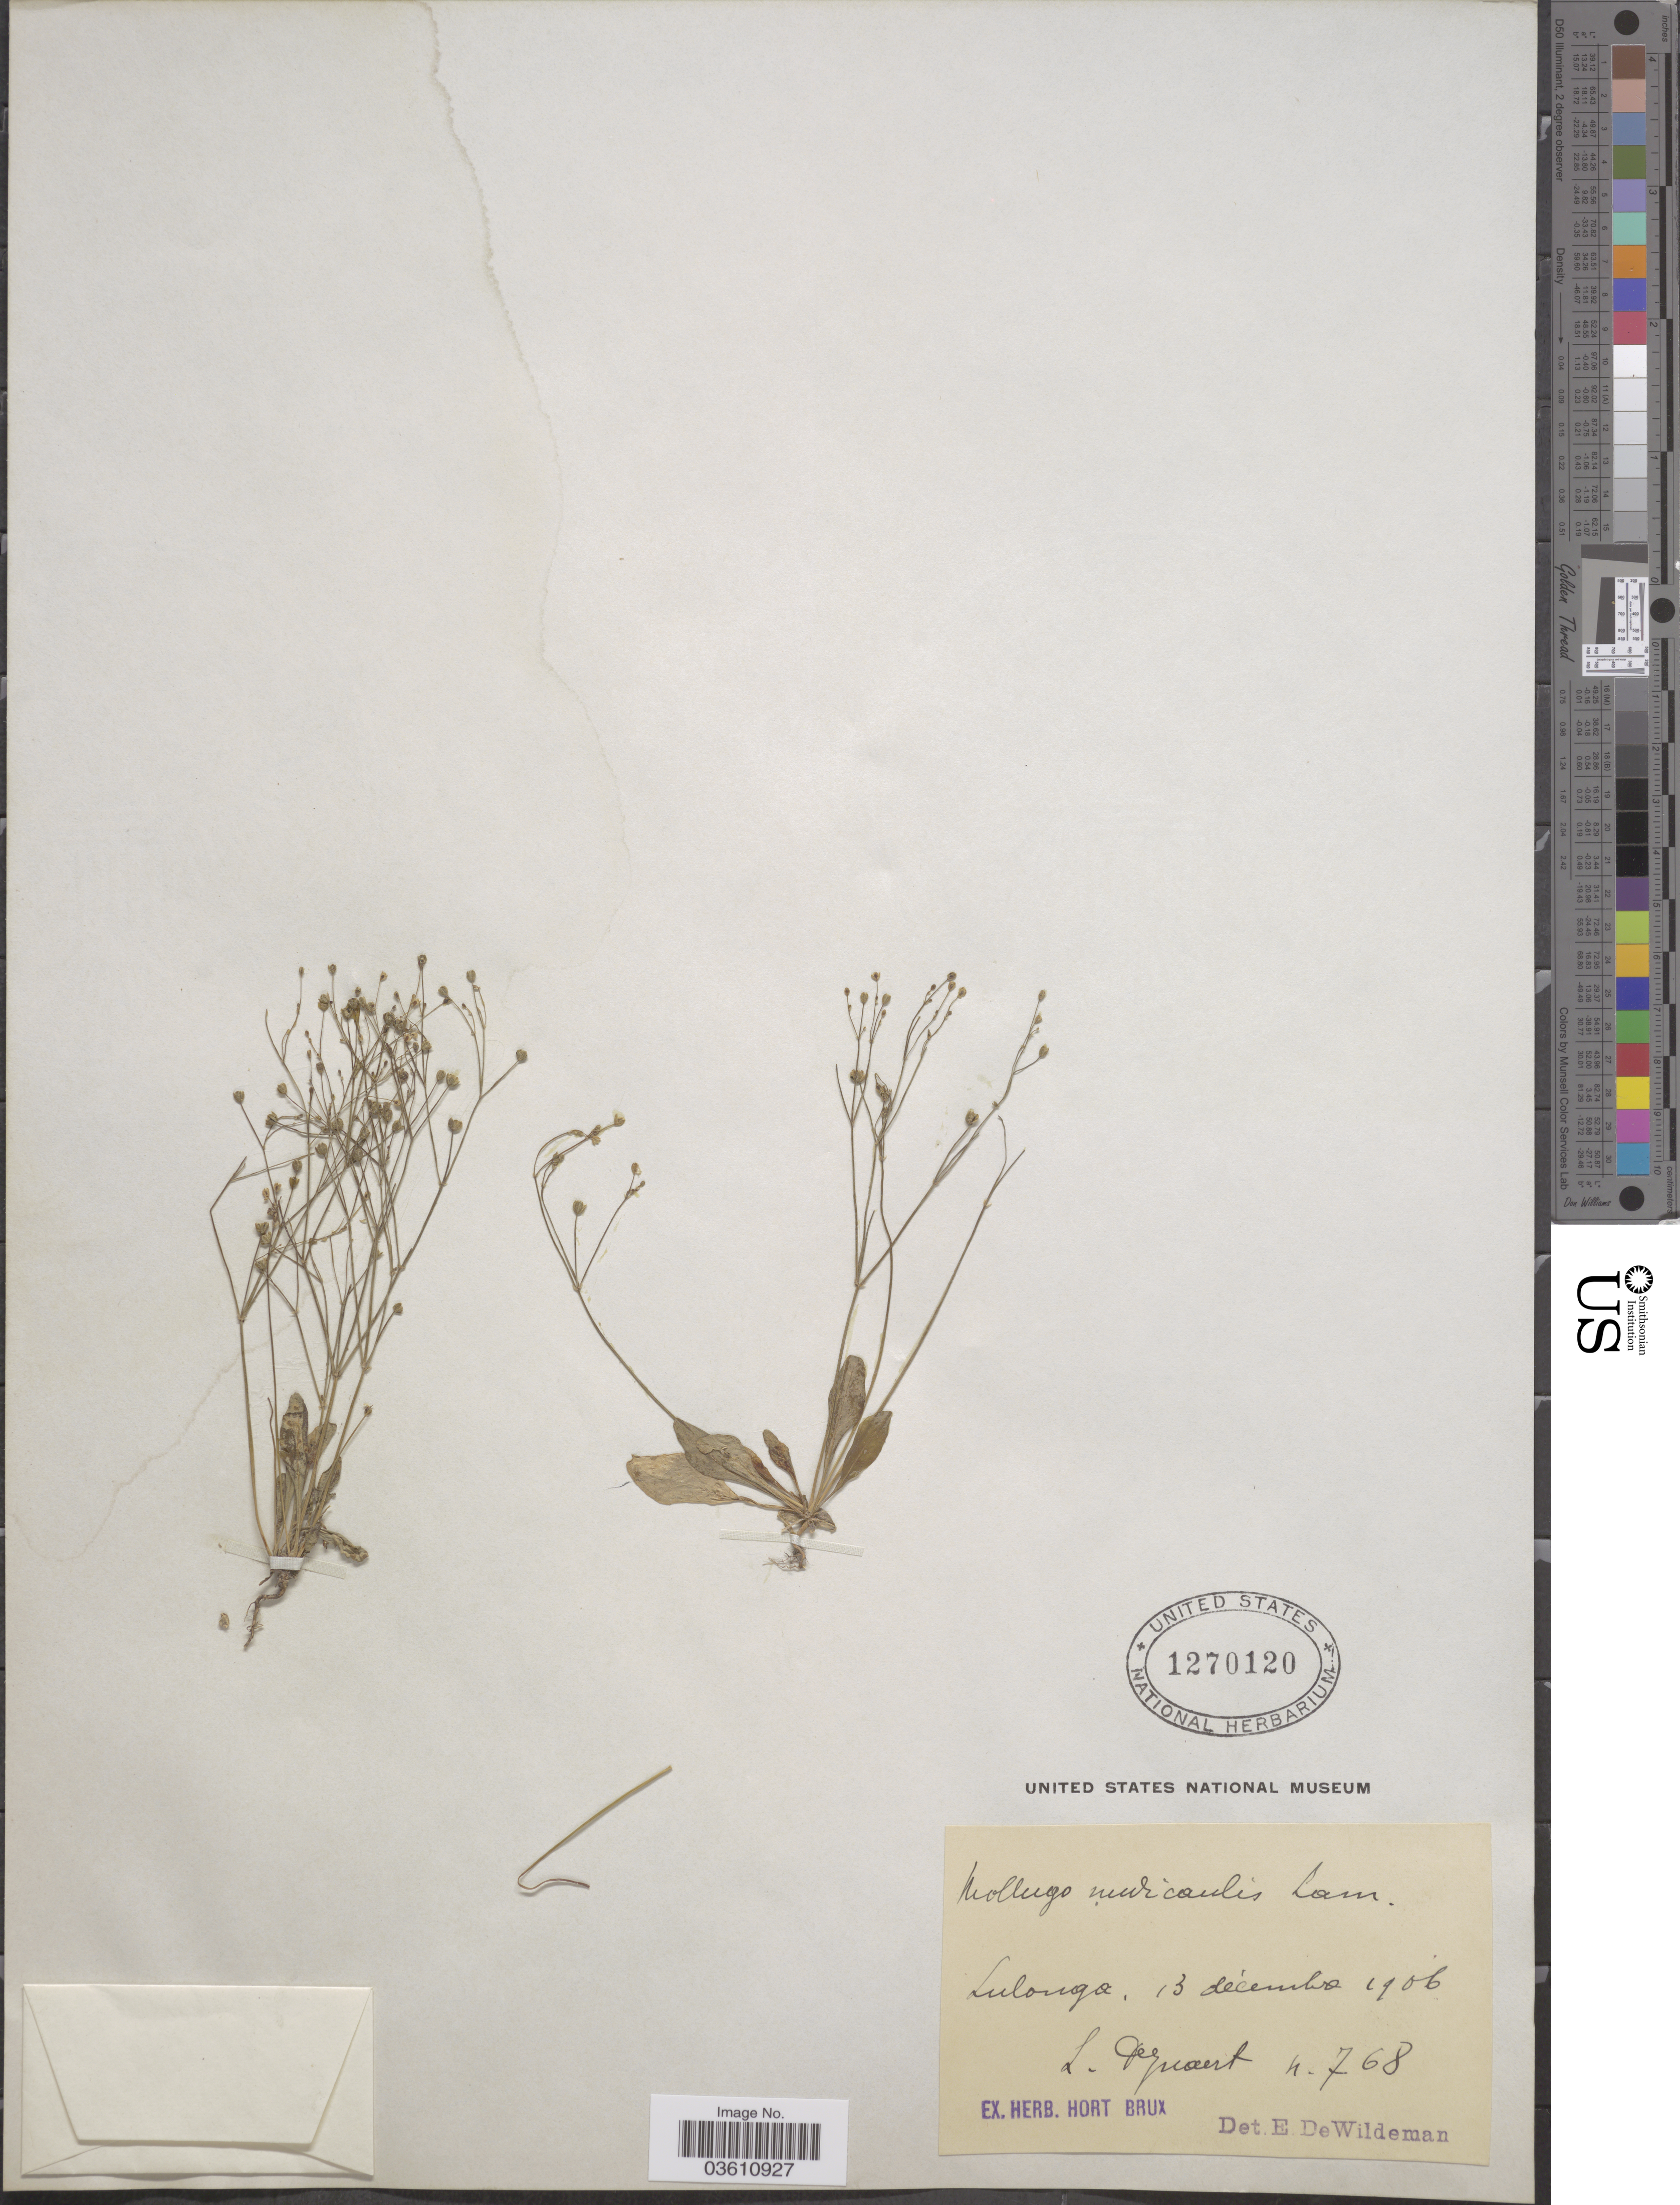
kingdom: Plantae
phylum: Tracheophyta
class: Magnoliopsida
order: Caryophyllales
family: Molluginaceae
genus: Paramollugo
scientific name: Paramollugo nudicaulis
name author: (Lam.) Thulin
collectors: L. Pynaert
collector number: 768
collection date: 1906-12-13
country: Congo, Democratic Republic of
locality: Lulonga.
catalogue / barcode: US 1270120